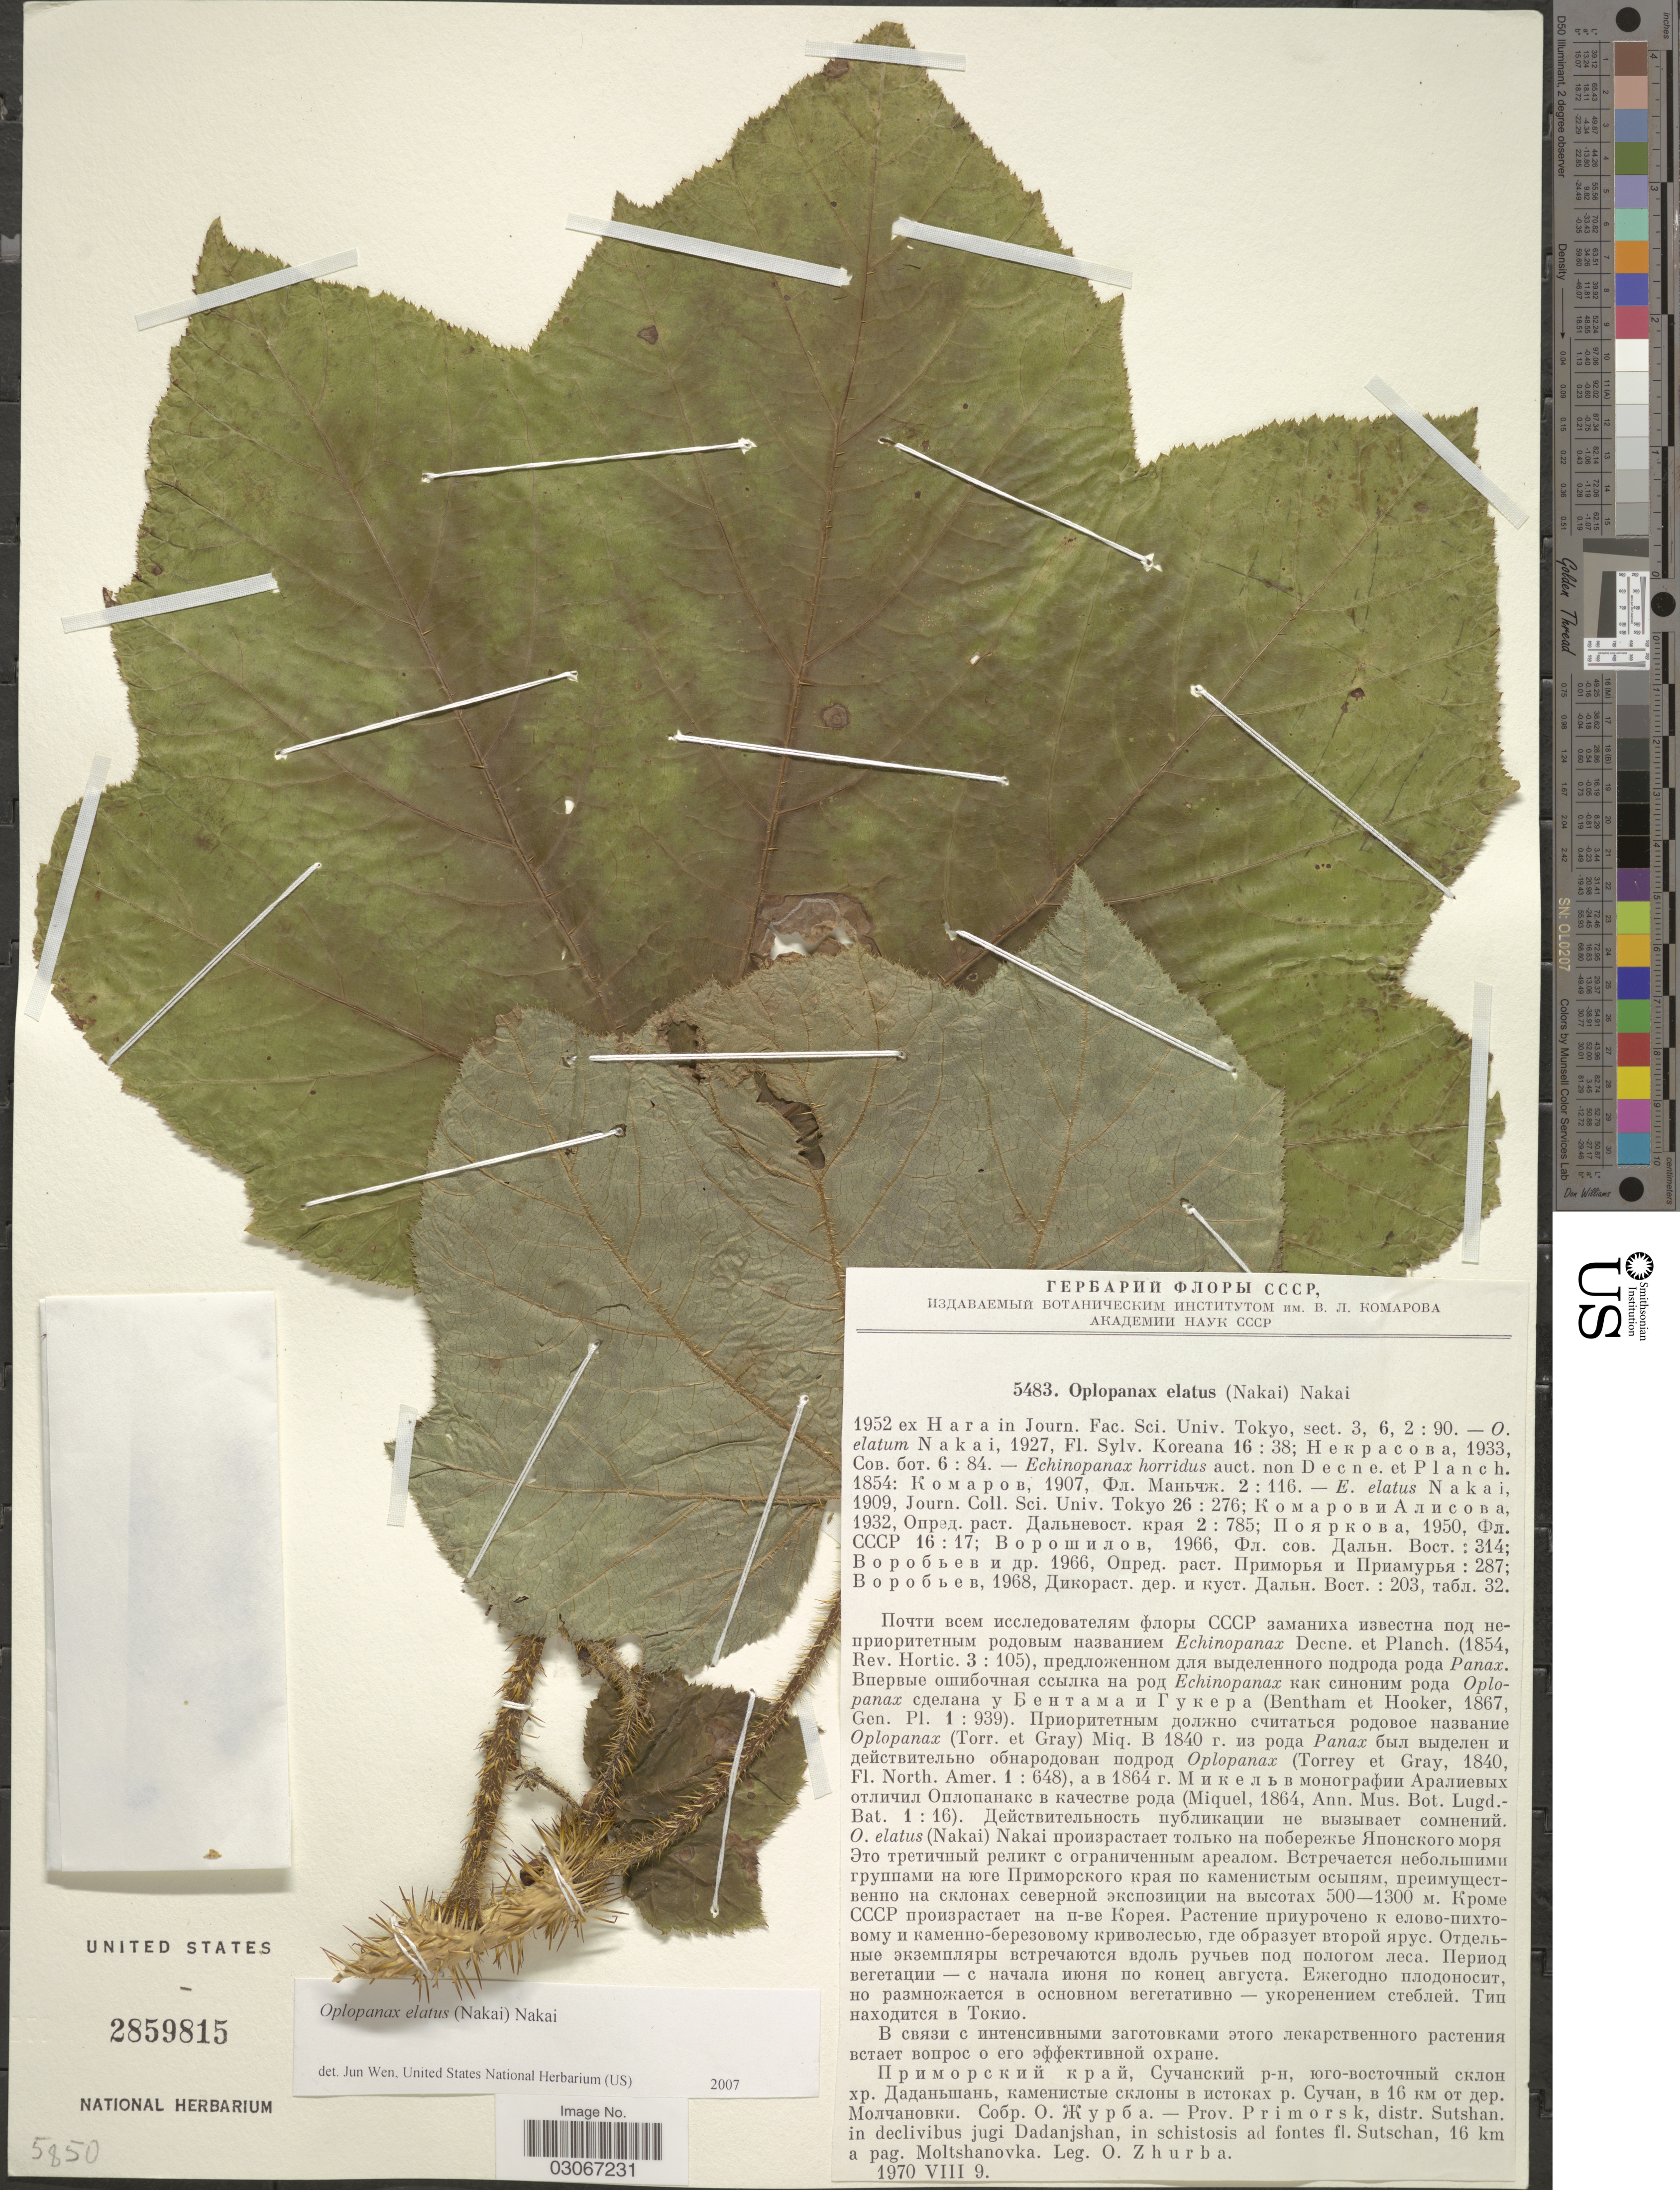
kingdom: Plantae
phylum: Tracheophyta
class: Magnoliopsida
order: Apiales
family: Araliaceae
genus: Oplopanax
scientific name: Oplopanax elatus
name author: (Nakai) Nakai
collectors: O. Zhurba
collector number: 5483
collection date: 1970-08-09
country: Russian Federation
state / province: Primorsky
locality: Prov. Primorsk, distr. Sutshan, in declivibus jugi Dadanjshan, in schistosis ad fontes fl. Sutschan, 16 km a pag. Moltshanovka.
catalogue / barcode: US 2859815